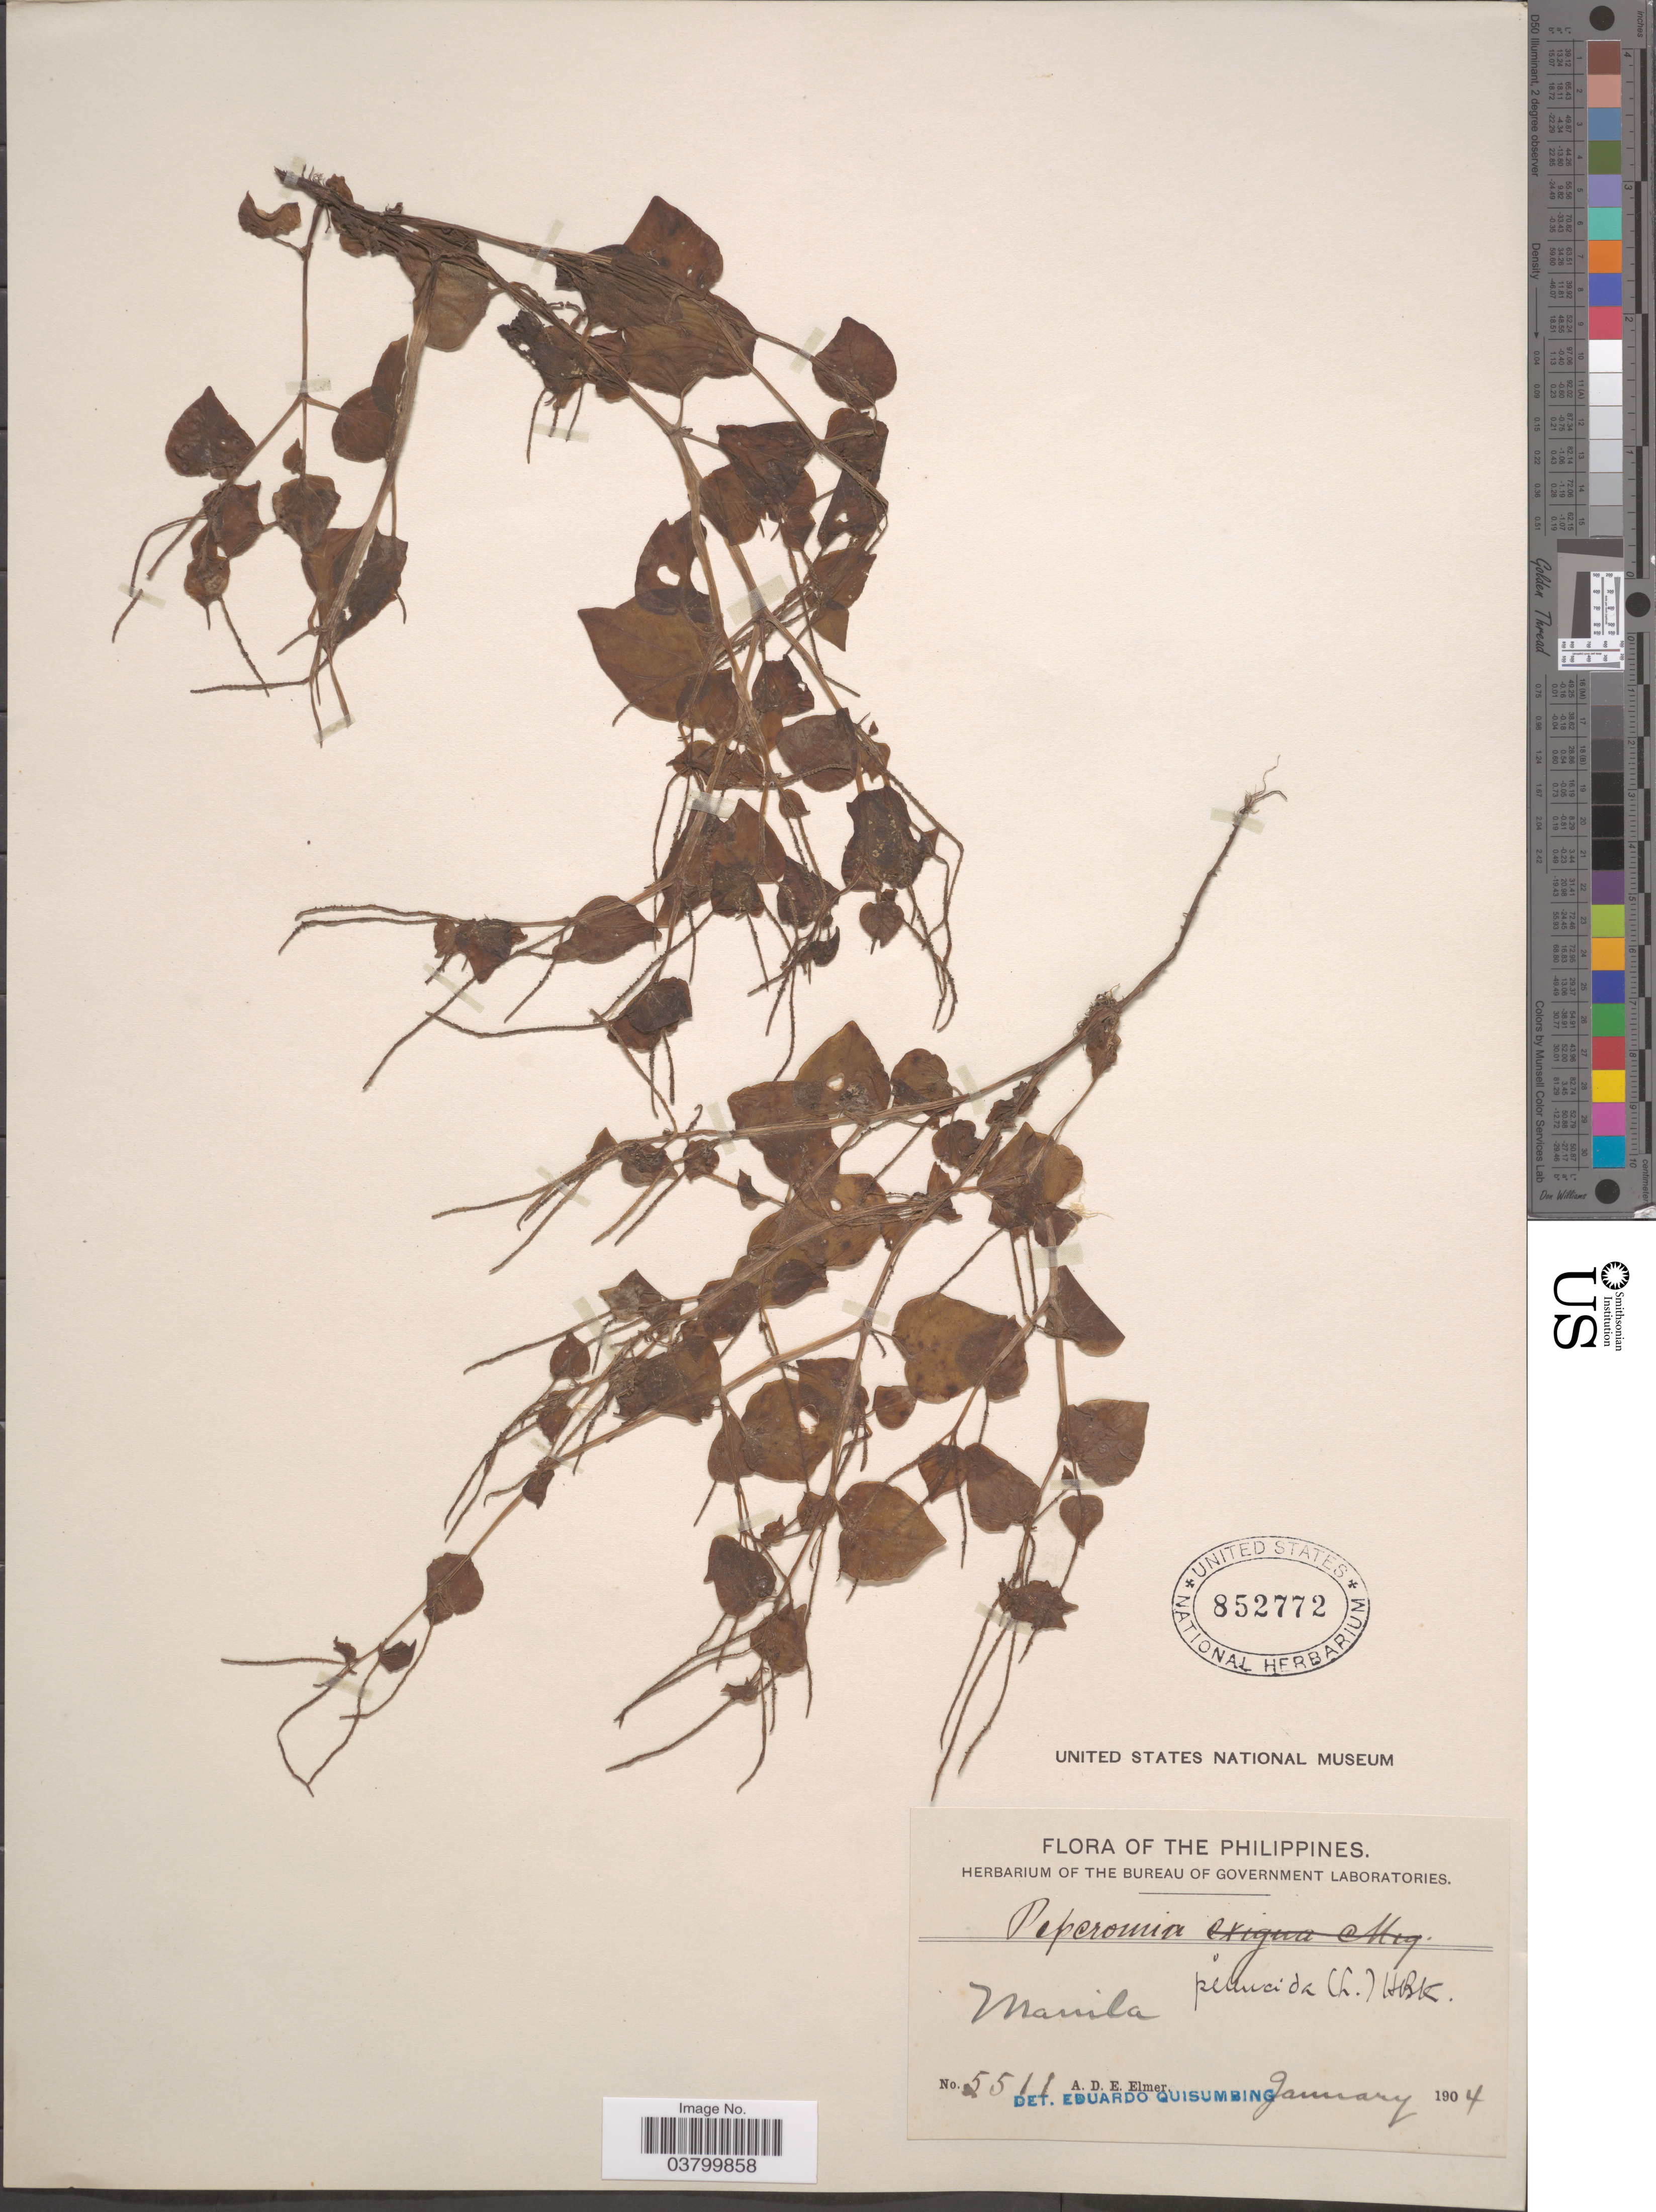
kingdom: Plantae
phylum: Tracheophyta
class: Magnoliopsida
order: Piperales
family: Piperaceae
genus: Peperomia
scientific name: Peperomia pellucida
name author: (L.) Kunth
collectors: A. D. E. Elmer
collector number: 5511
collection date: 1904-01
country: Philippines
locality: Manila.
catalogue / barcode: US 852772